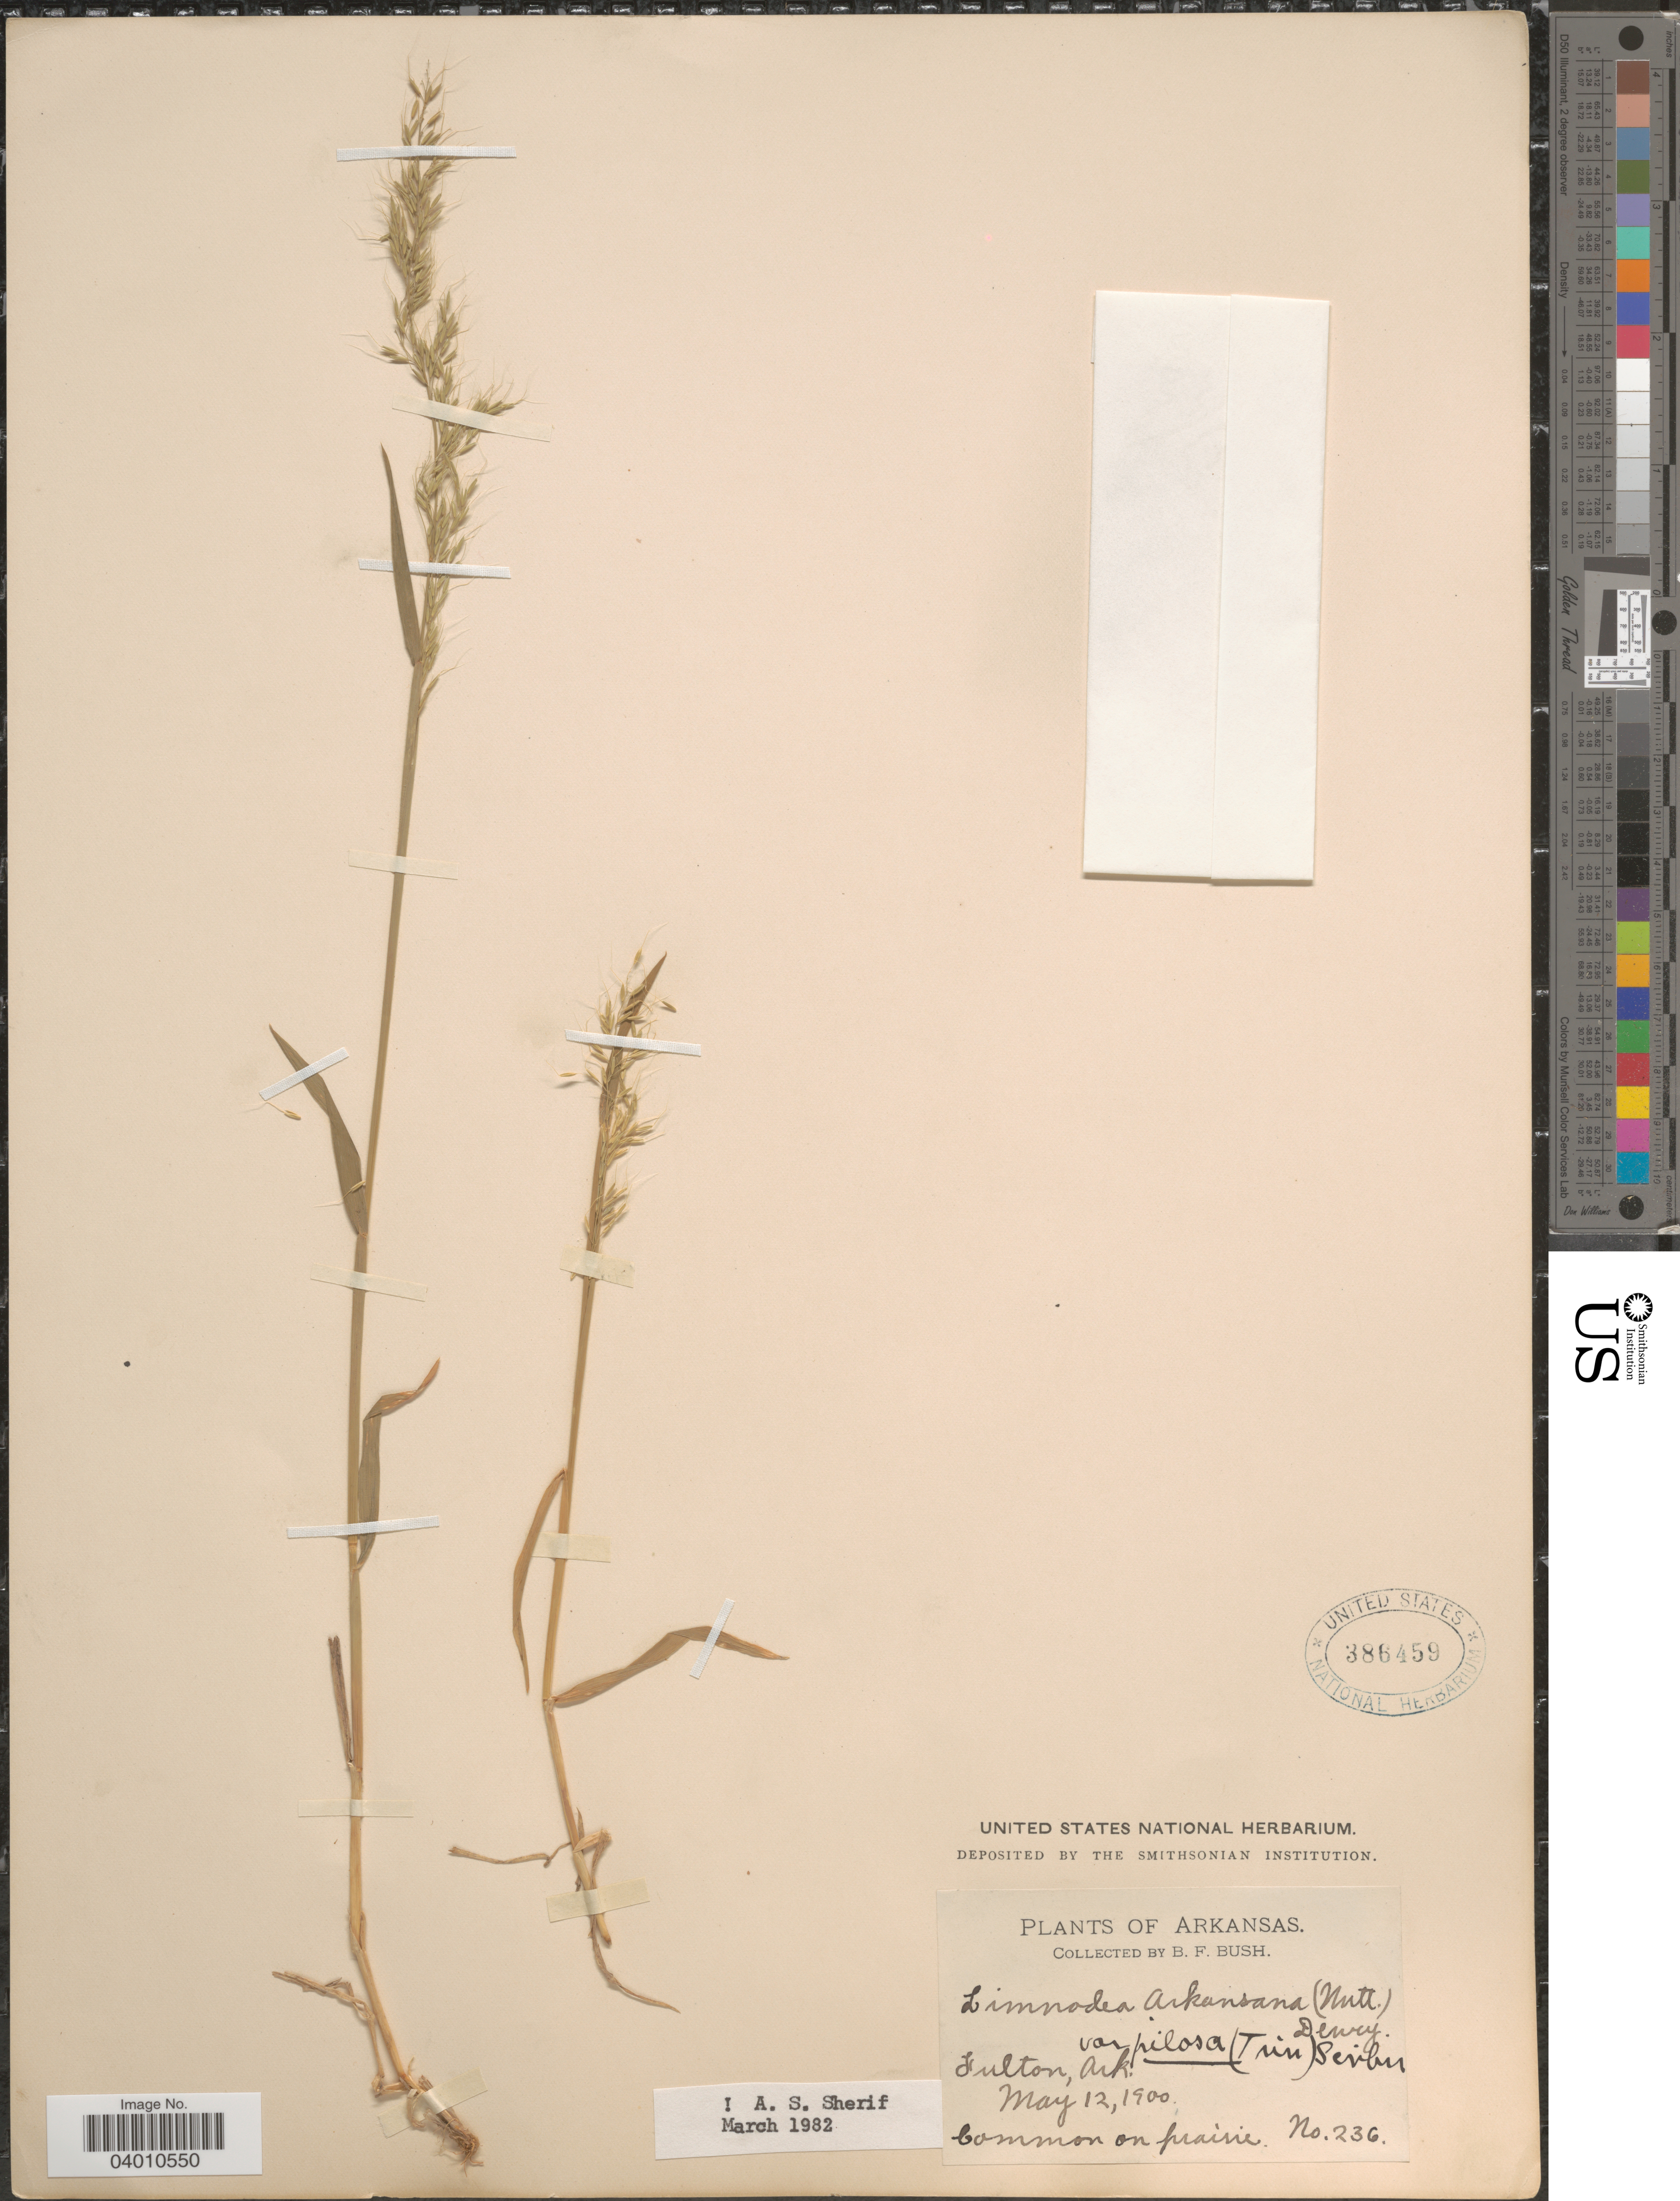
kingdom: Plantae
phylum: Tracheophyta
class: Liliopsida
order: Poales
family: Poaceae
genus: Limnodea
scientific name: Limnodea arkansana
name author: (Nutt.) L.H. Dewey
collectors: B. F. Bush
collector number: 236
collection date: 1900-05-12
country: United States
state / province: Arkansas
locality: Fulton.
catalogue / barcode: US 386459